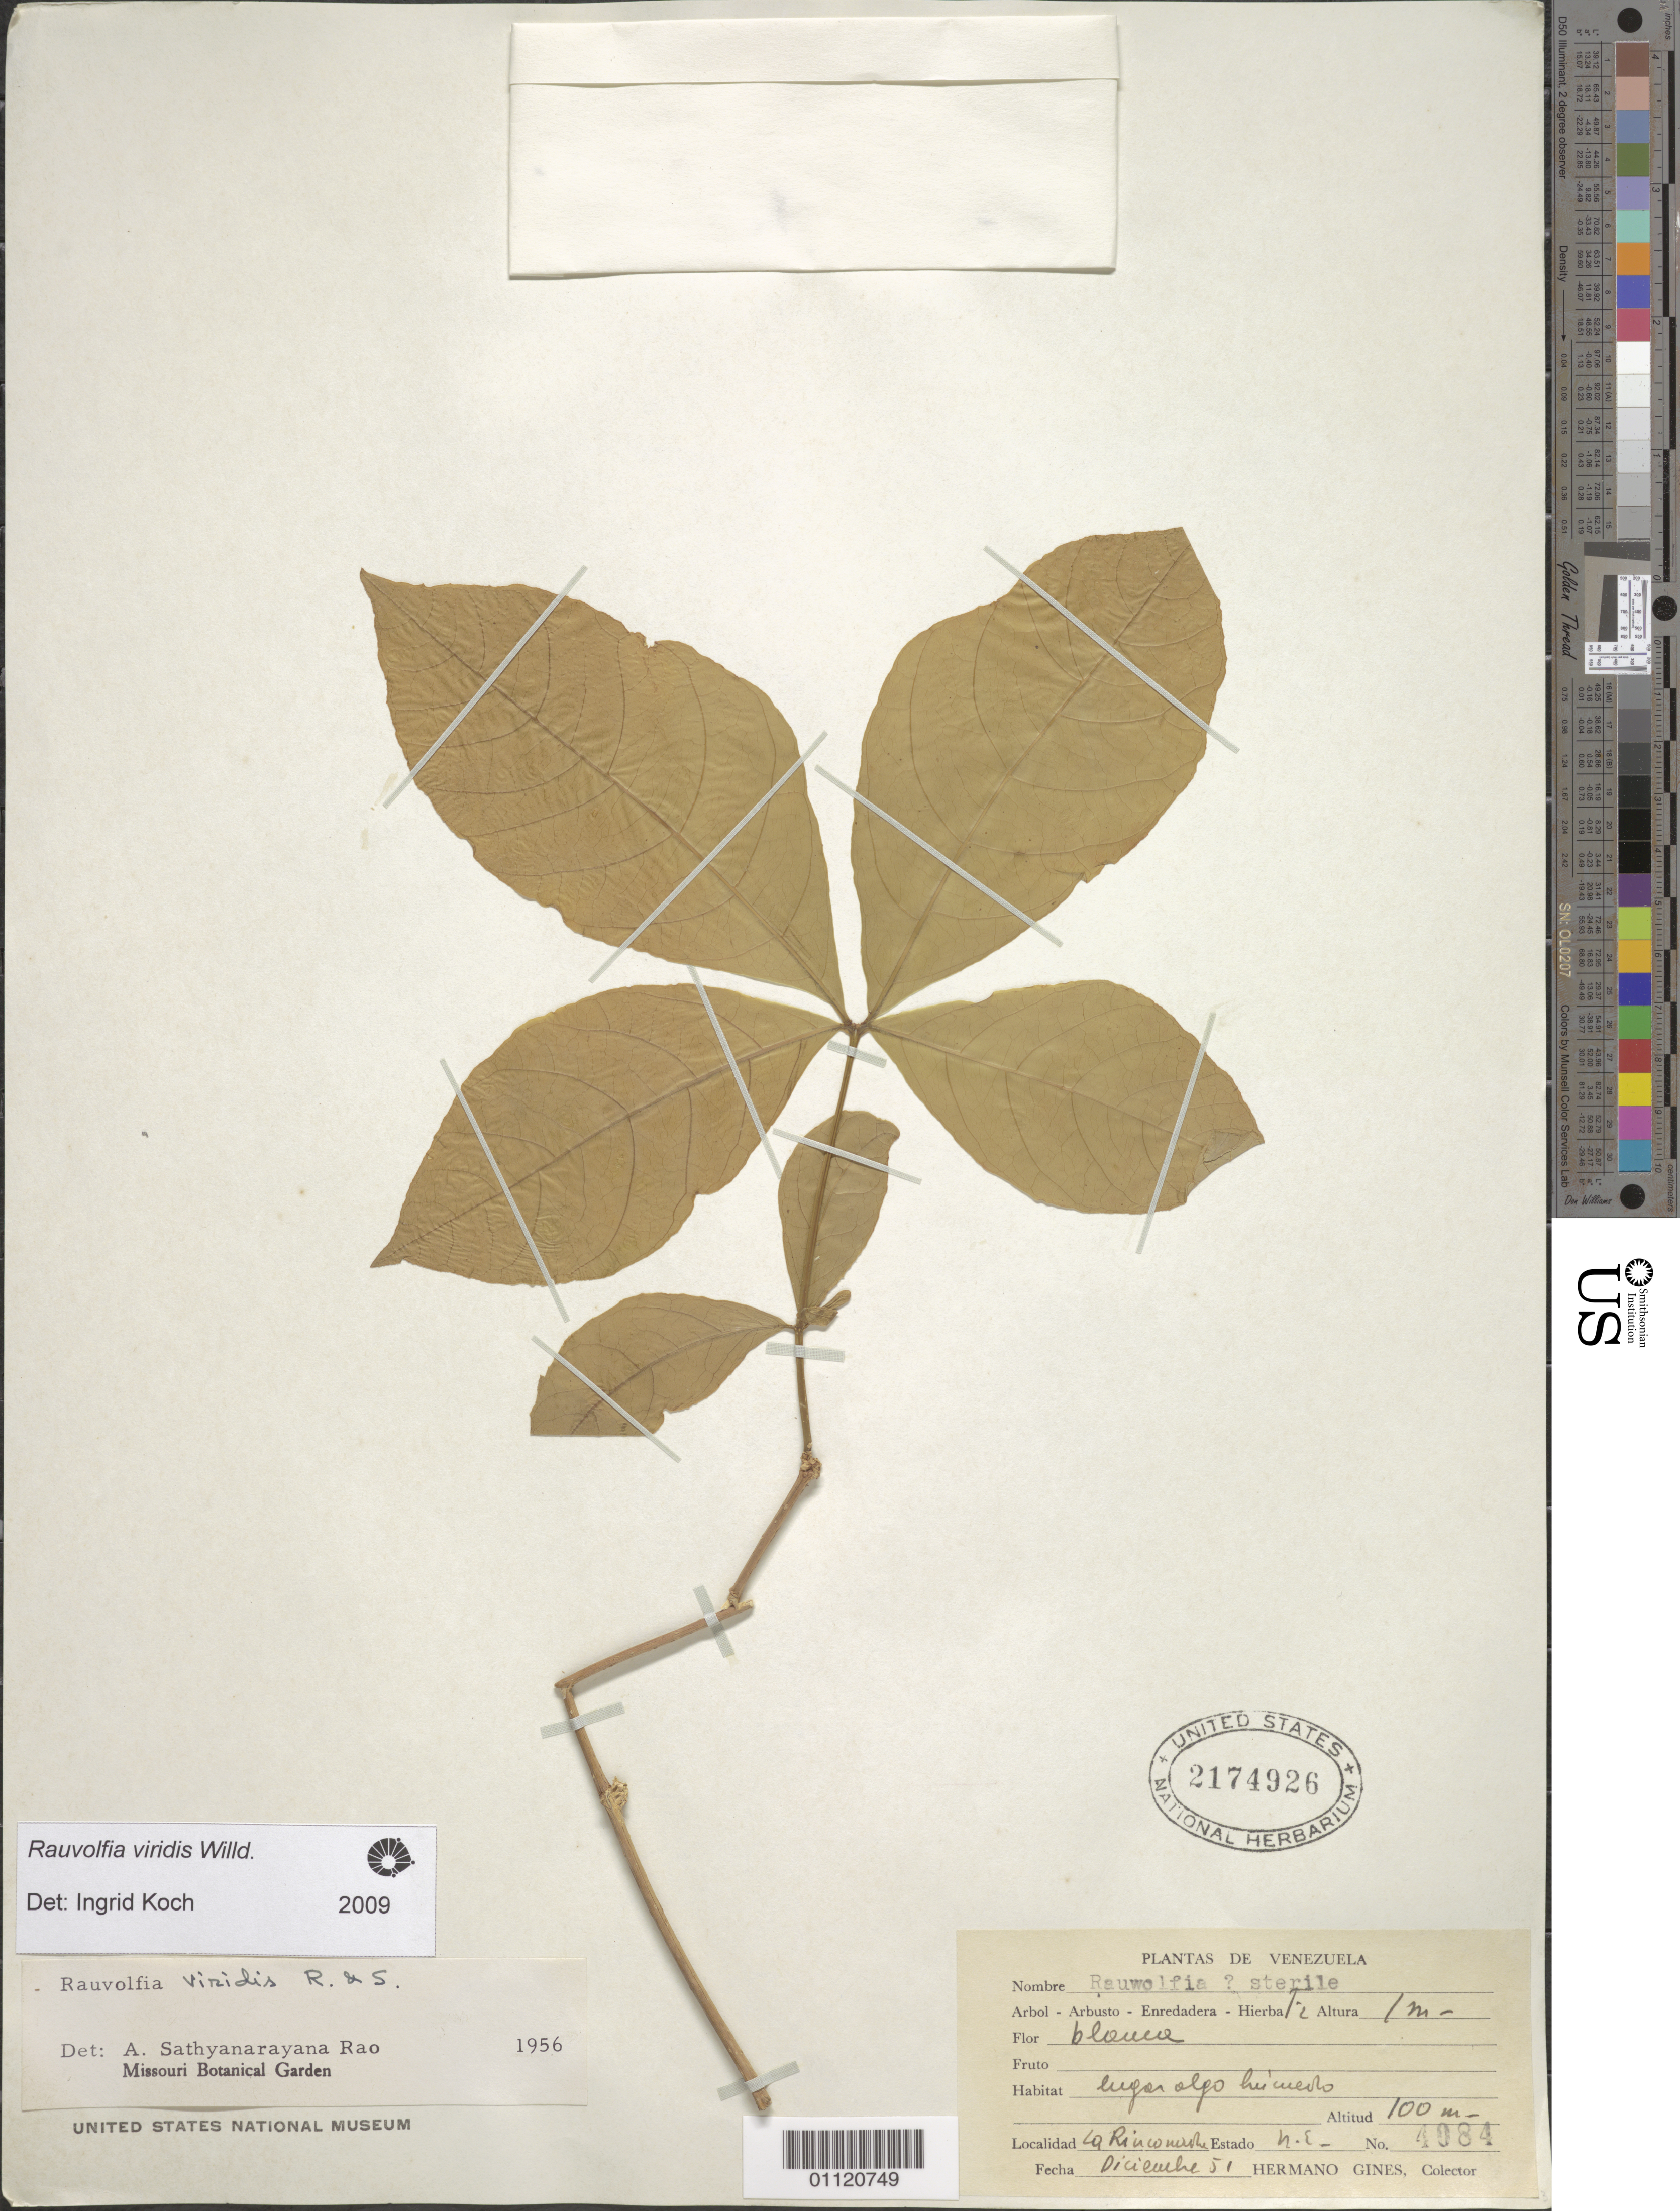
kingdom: Plantae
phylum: Tracheophyta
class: Magnoliopsida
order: Gentianales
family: Apocynaceae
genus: Rauvolfia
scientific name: Rauvolfia viridis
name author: Willd. ex Roem. & Schult.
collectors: Bro. Gines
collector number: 4084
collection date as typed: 01 Dec 1951 to 31 Dec 1951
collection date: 1951-12-01/1951-12-31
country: Venezuela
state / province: Nueva Esparta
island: Margarita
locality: La Rinconada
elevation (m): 100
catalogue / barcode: US 2174926